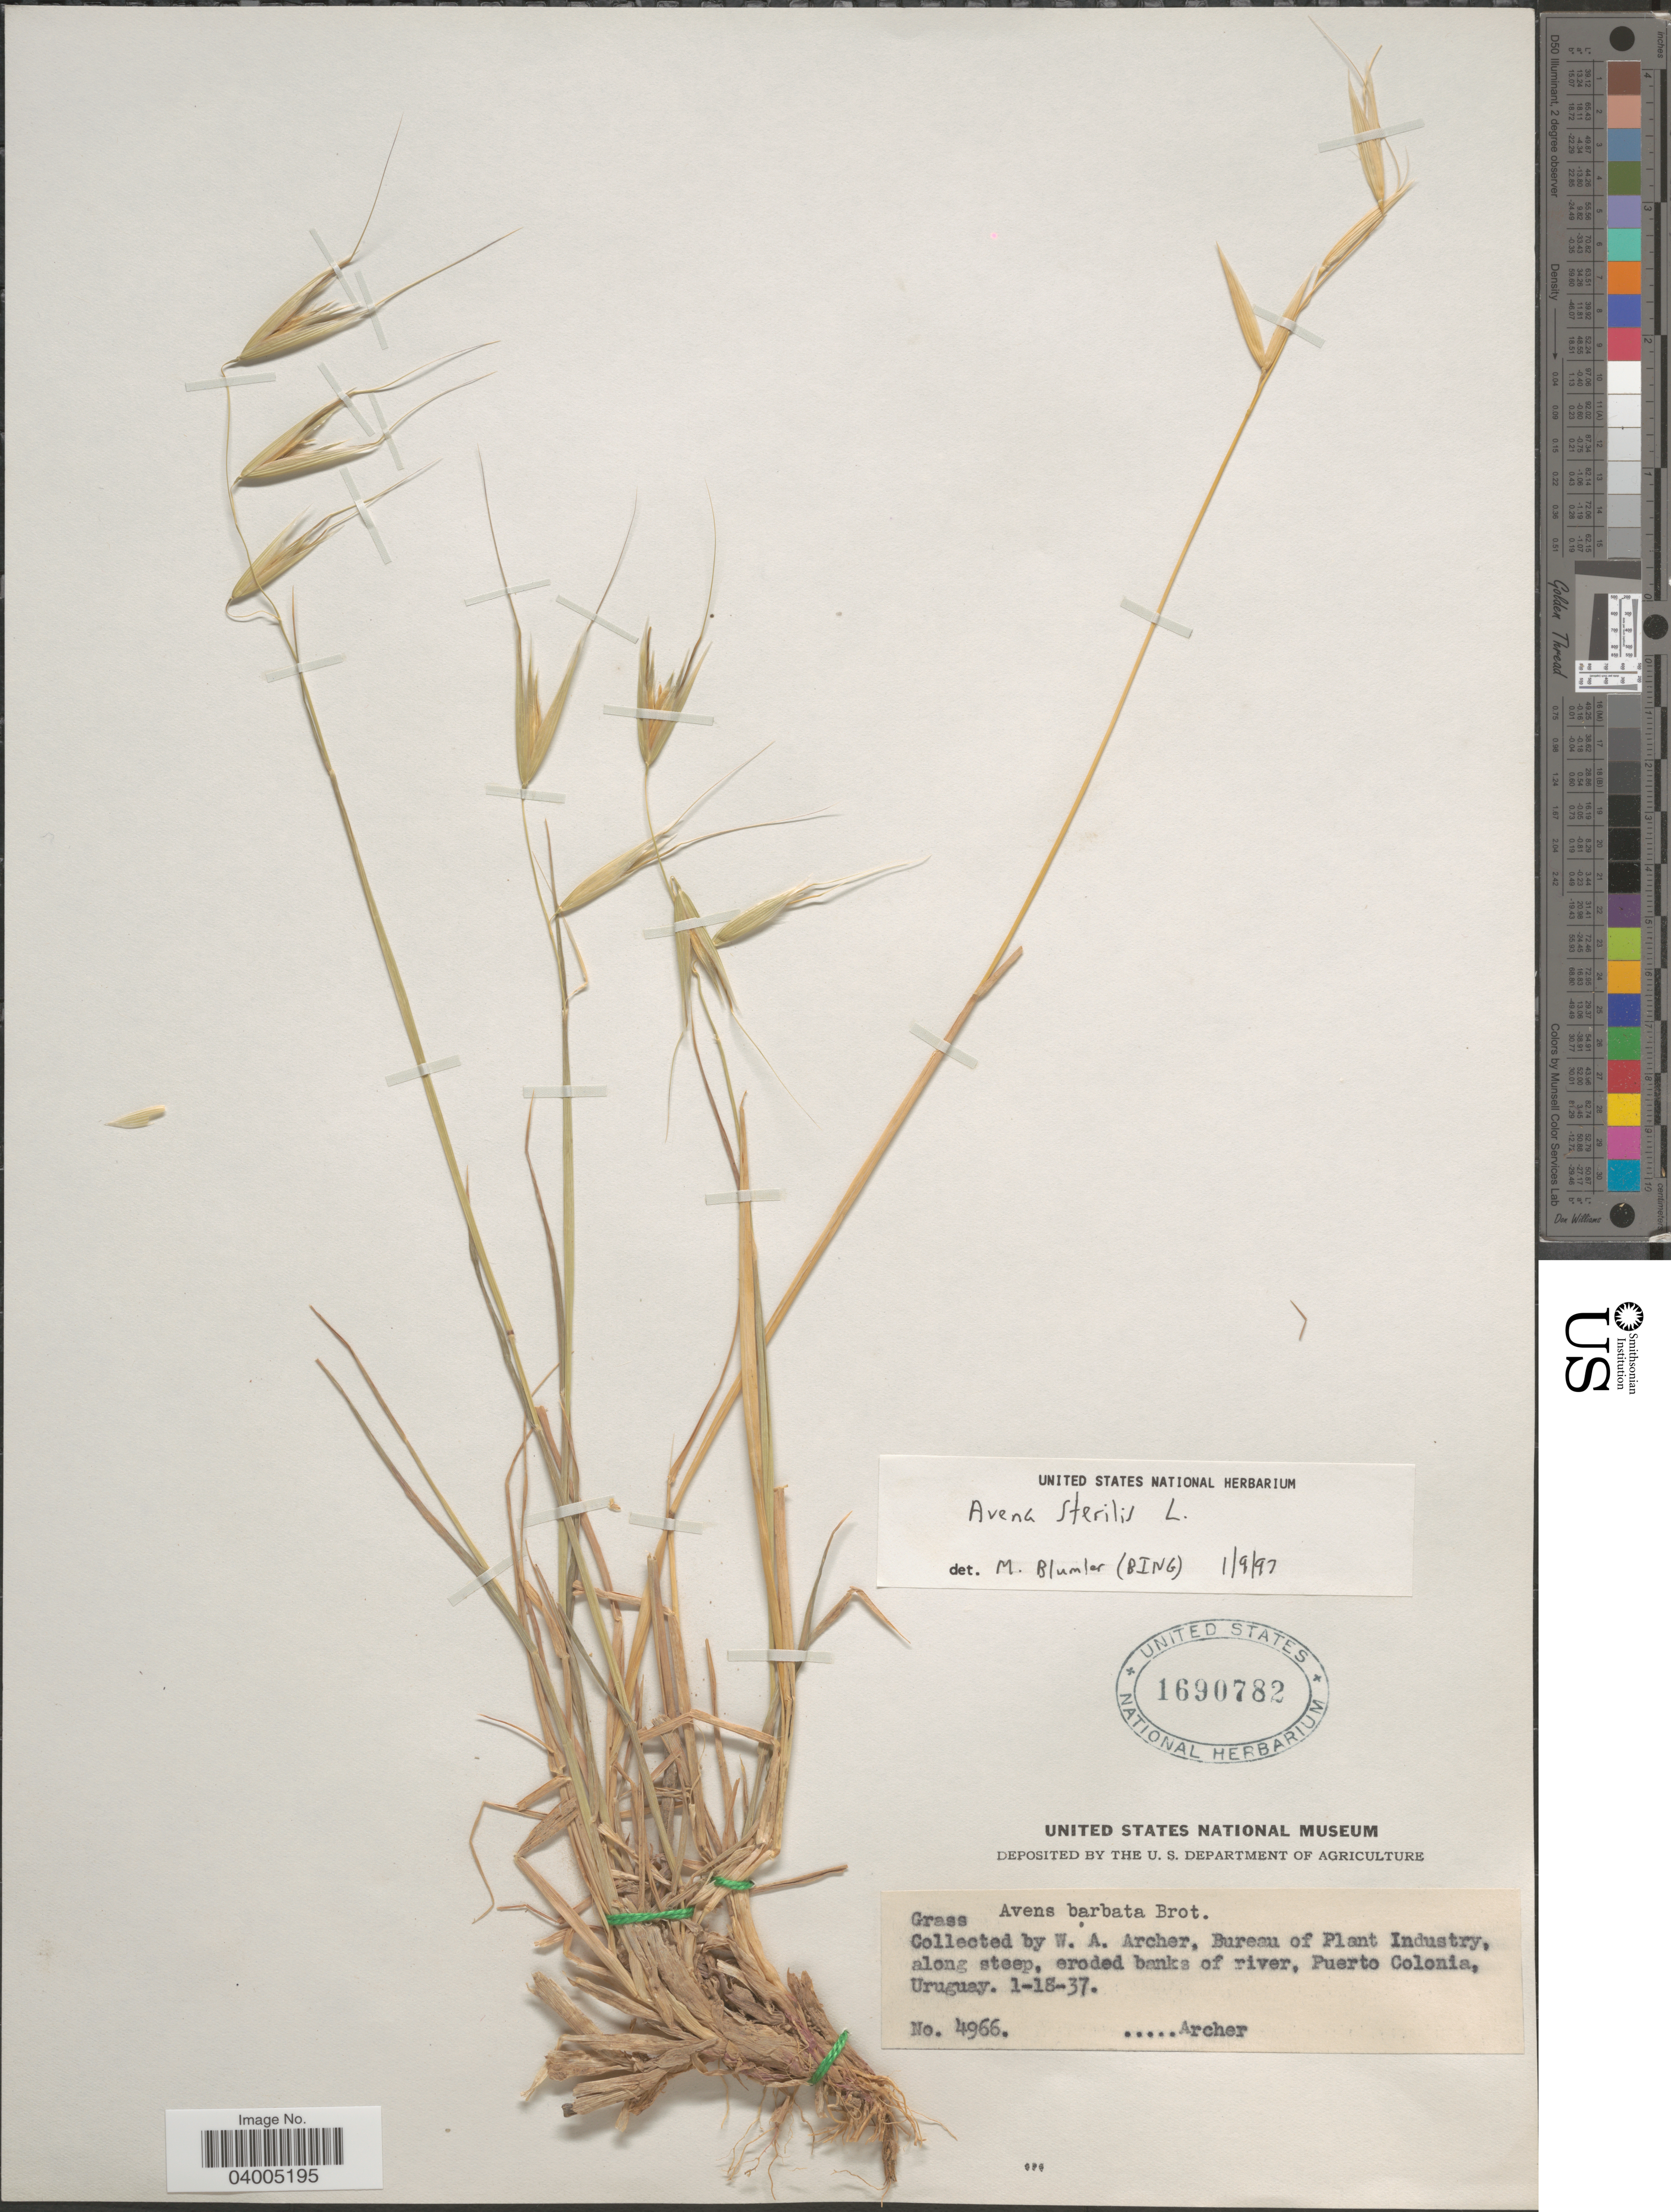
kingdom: Plantae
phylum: Tracheophyta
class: Liliopsida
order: Poales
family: Poaceae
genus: Avena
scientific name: Avena sterilis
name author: L.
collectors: W. Archer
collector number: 4966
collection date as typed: Transcribed d/m/y: 18/1/37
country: Uruguay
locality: Puerto Colonia.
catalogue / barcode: US 1690782